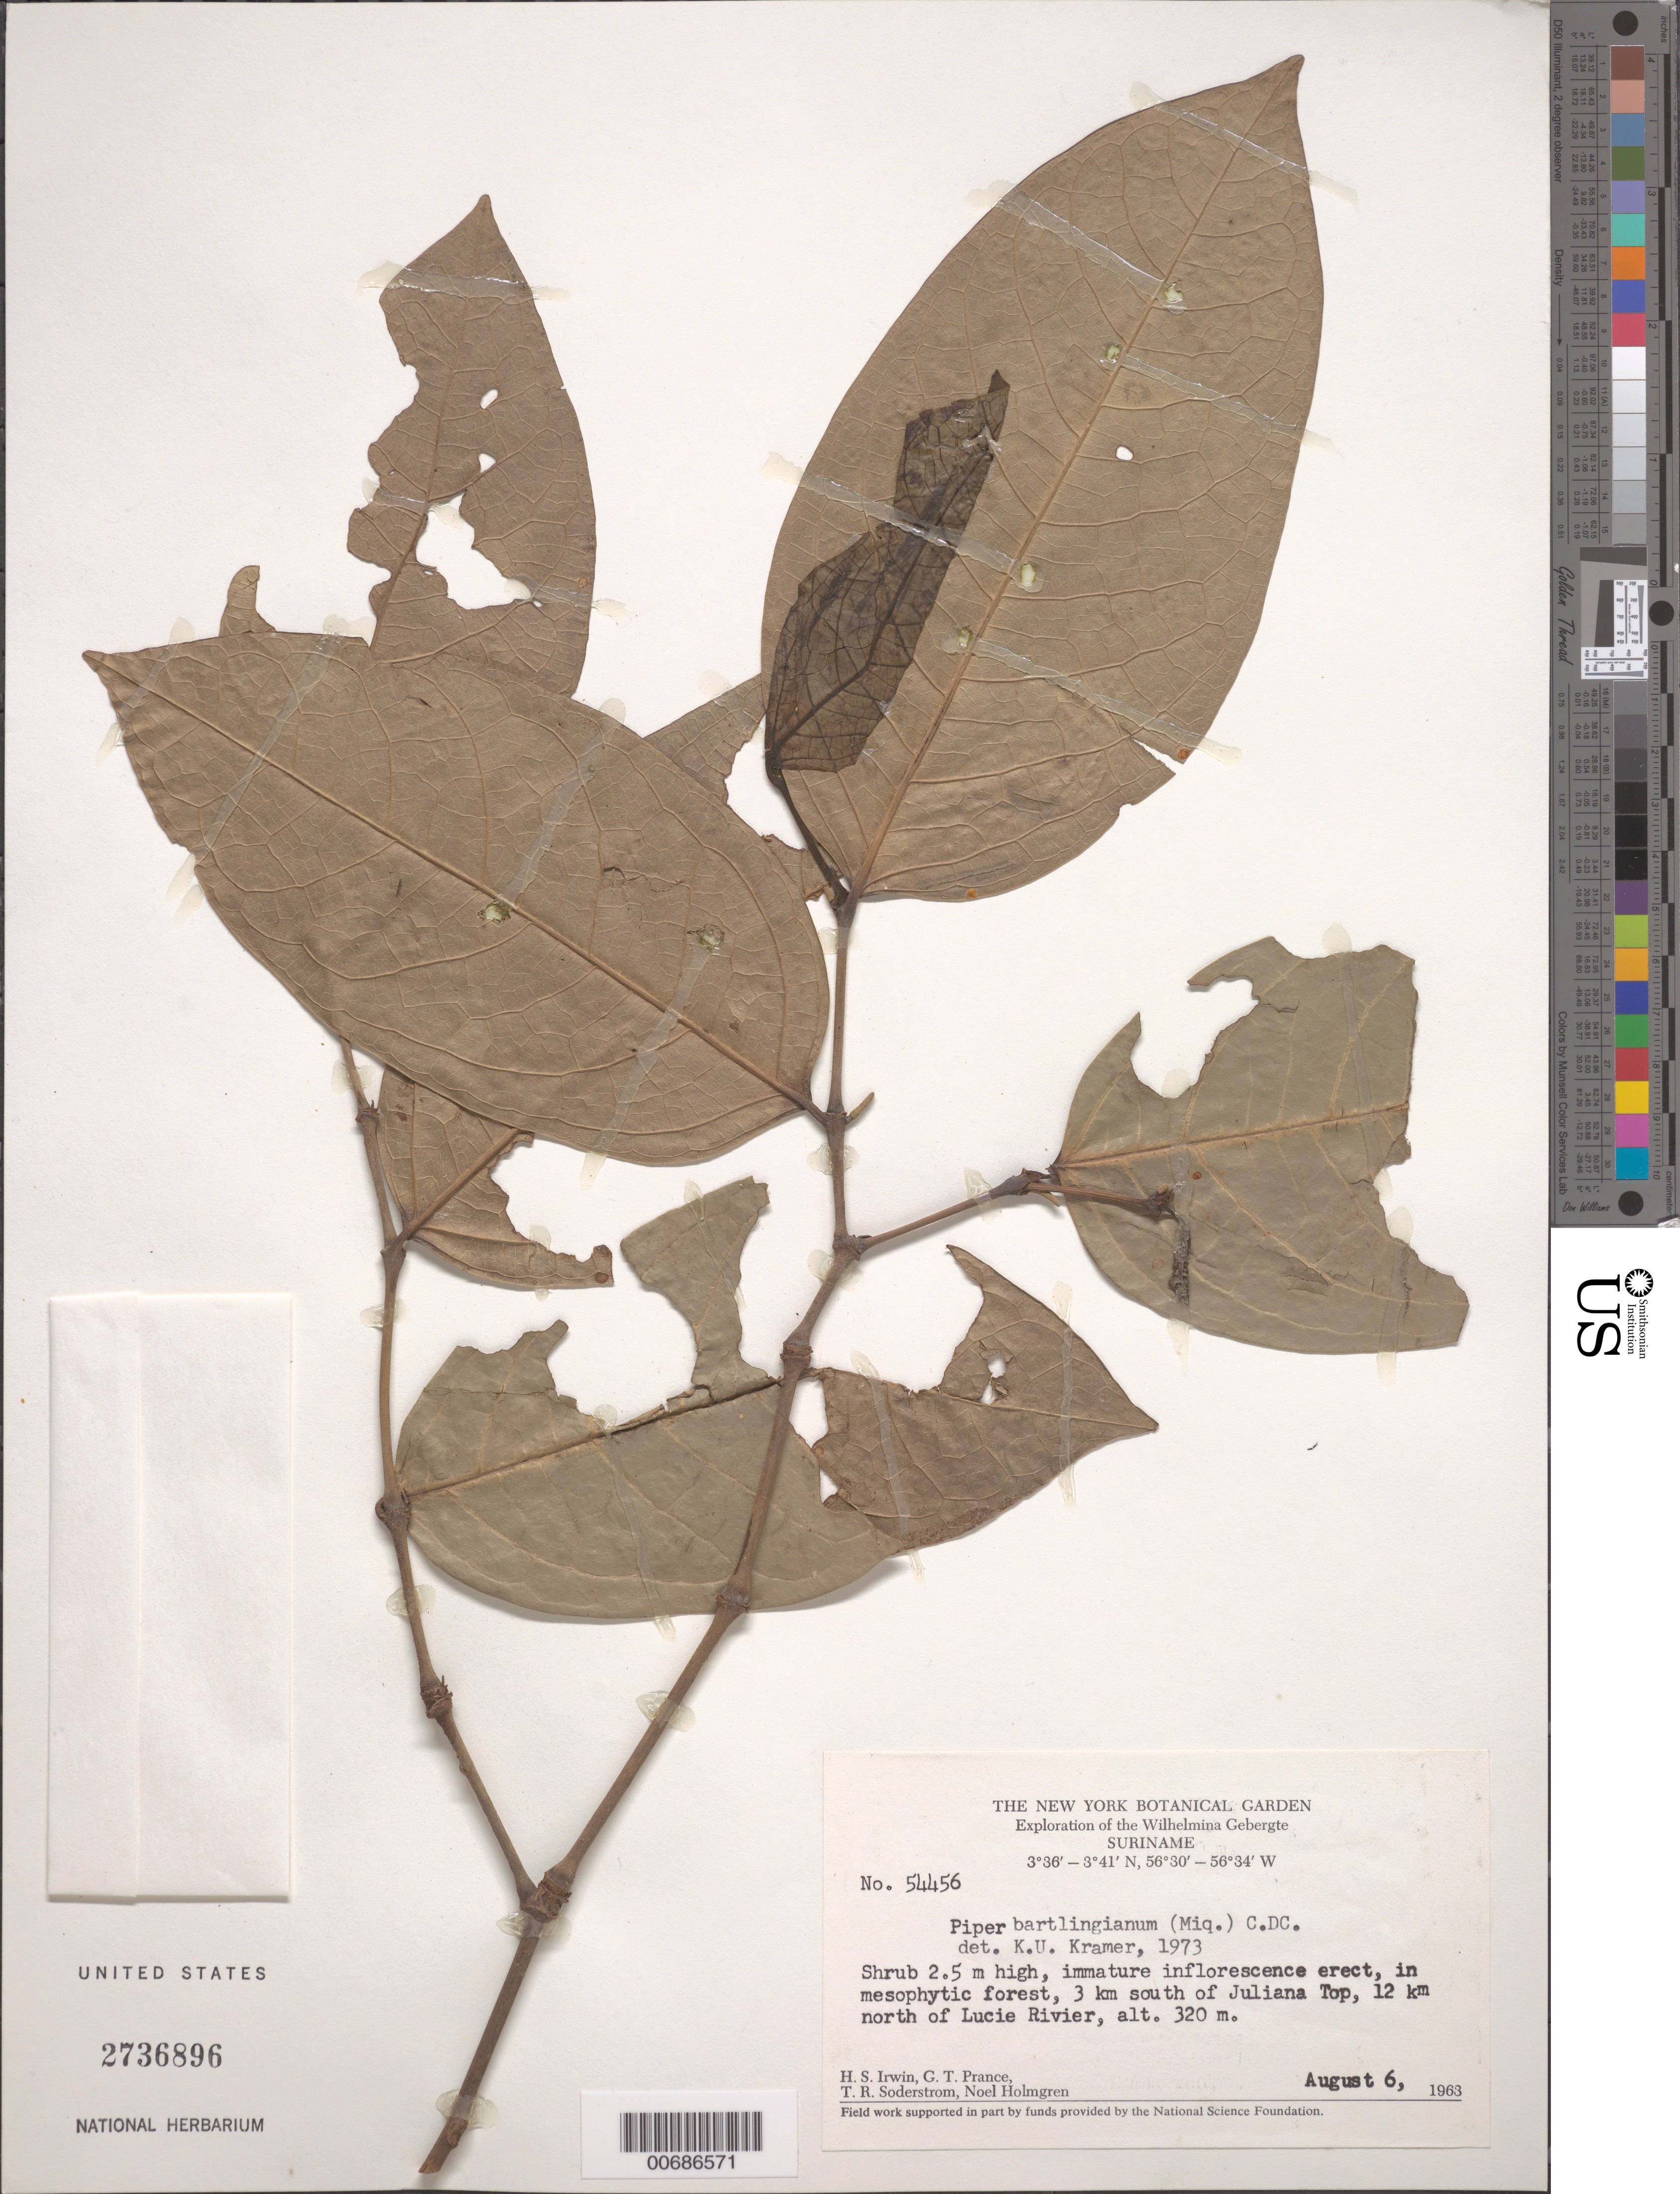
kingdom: Plantae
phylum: Tracheophyta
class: Magnoliopsida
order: Piperales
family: Piperaceae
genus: Piper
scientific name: Piper bartlingianum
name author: (Miq.) C. DC.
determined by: Kramer, K. U.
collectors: H. Irwin, G. T. Prance, T. R. Soderstrom & N. H. Holmgren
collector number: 54456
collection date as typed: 6-Aug-83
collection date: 1983-08-06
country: Suriname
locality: Juliana Top, 3 km S of, 12 km N of Lucie R., Wilhelmina Gebergte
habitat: Mesophytic forest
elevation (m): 320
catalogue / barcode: US 2736896